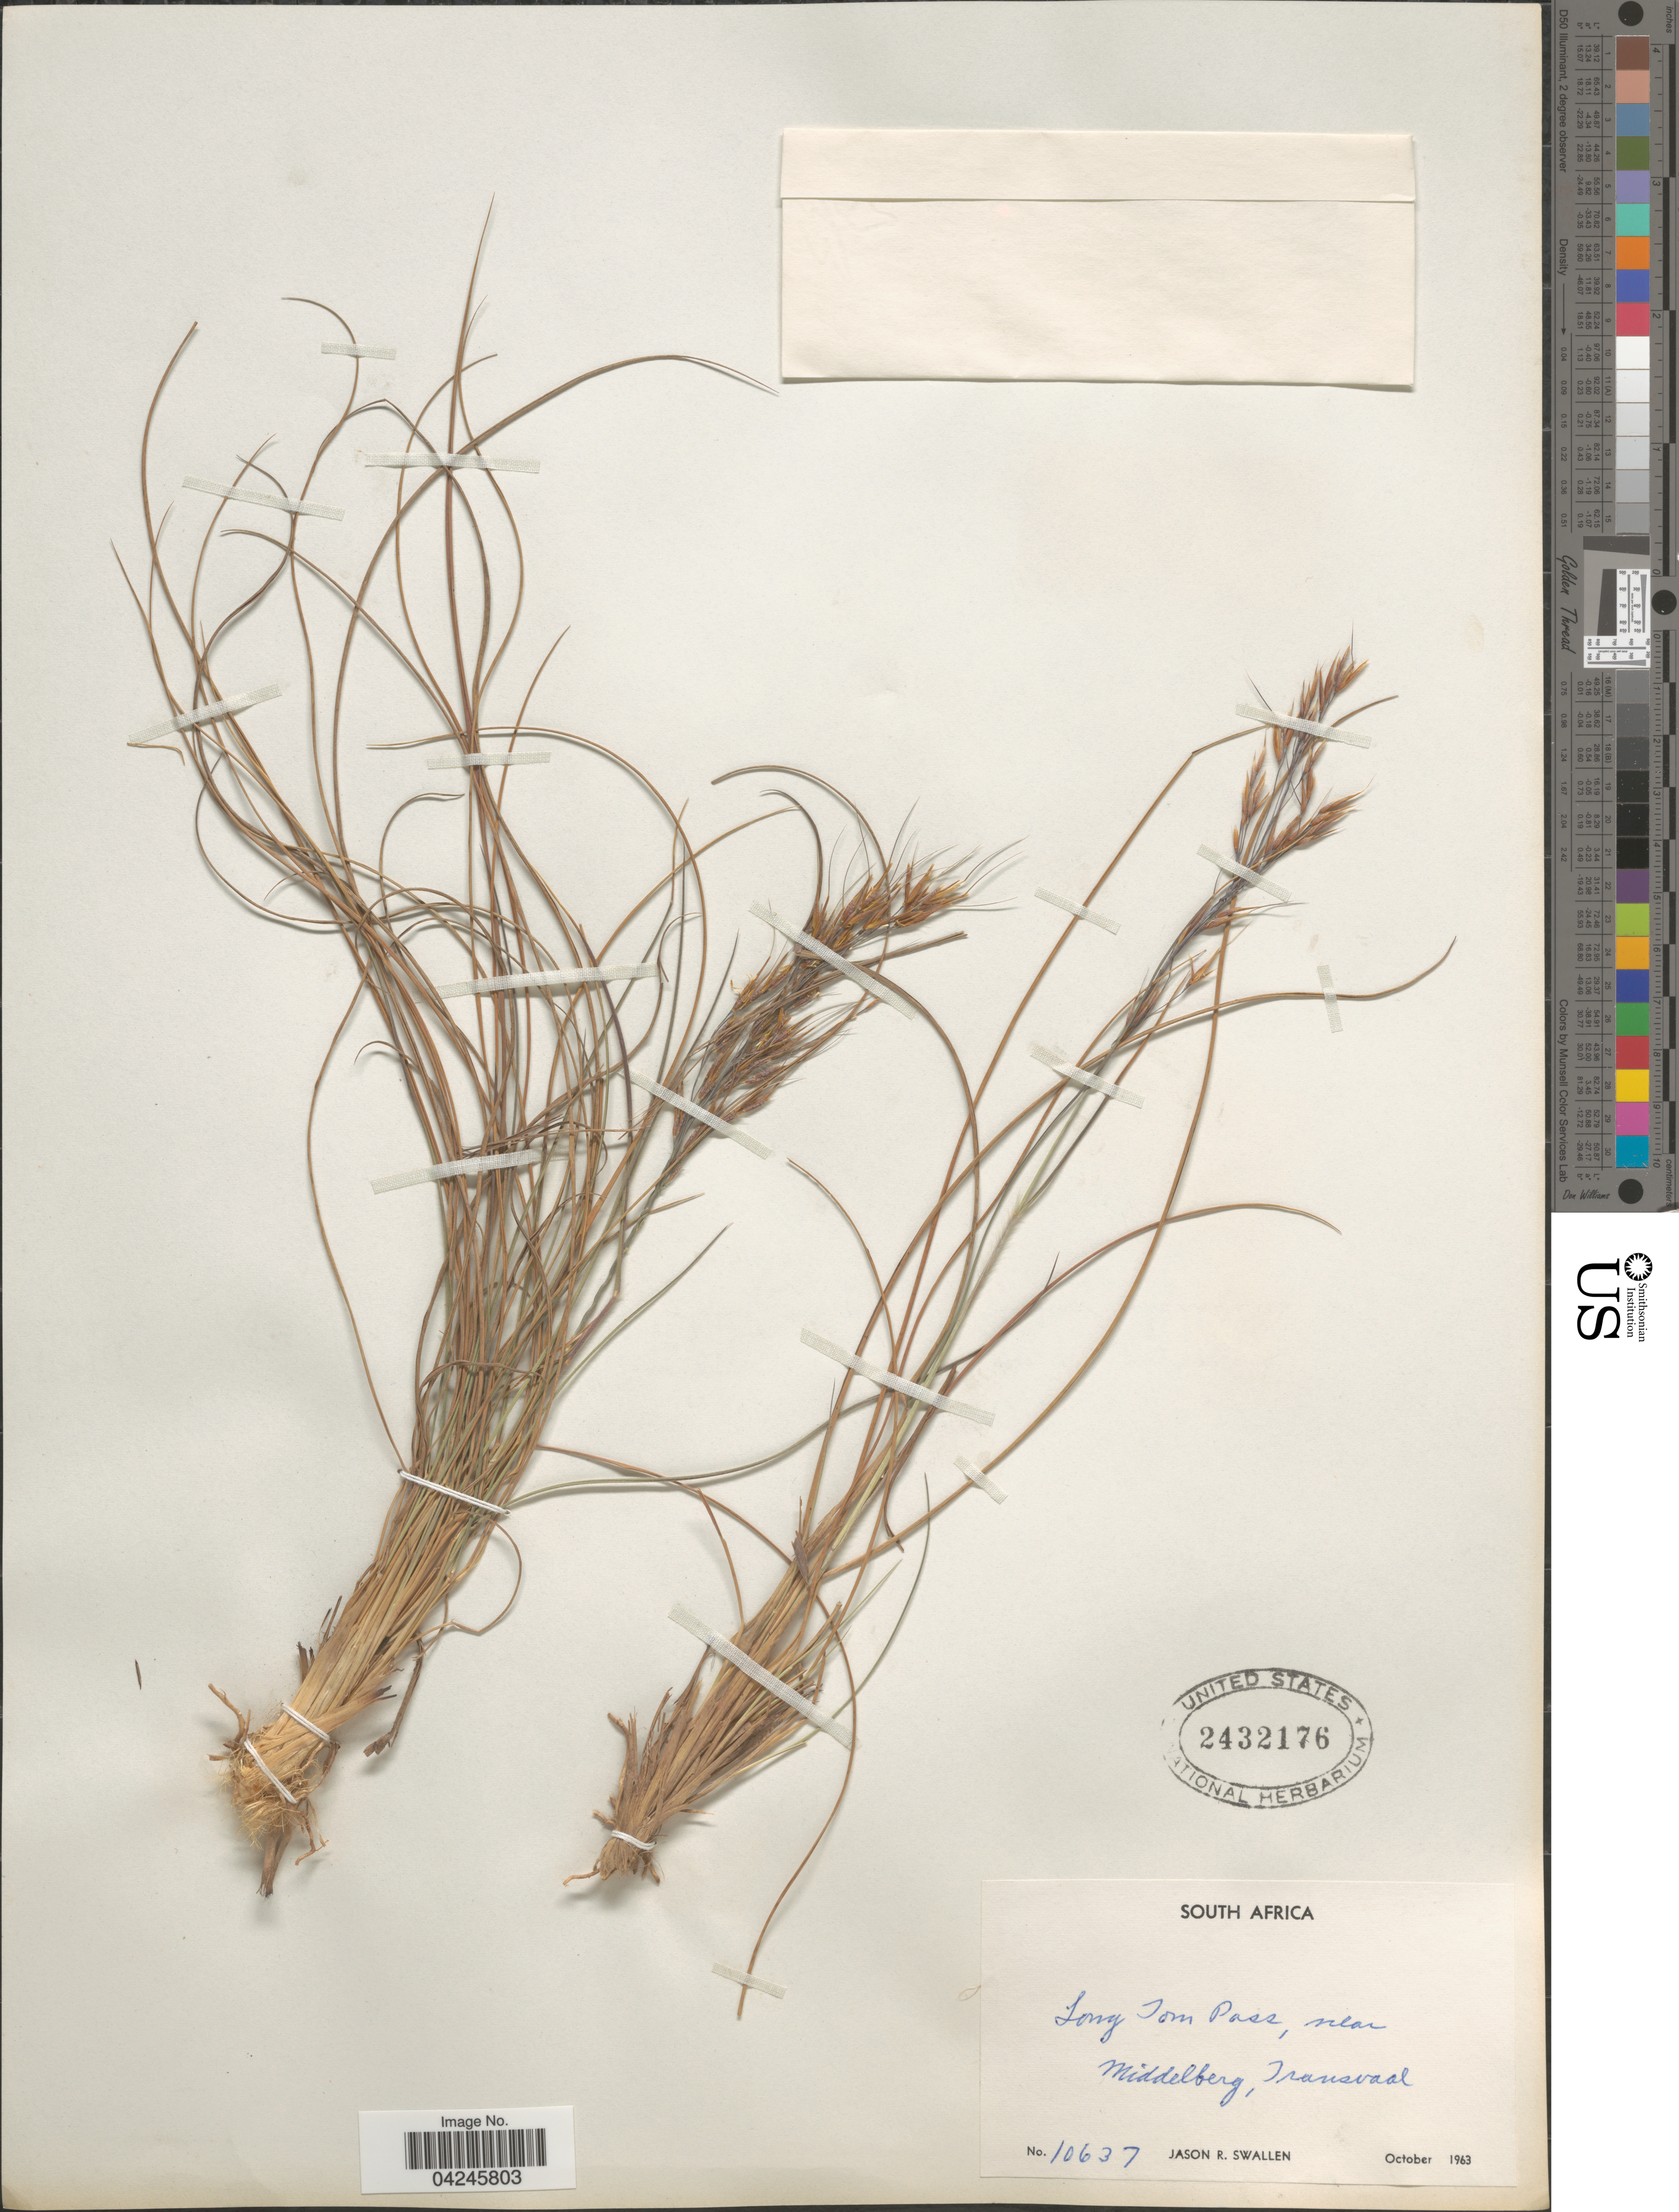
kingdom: Plantae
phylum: Tracheophyta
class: Liliopsida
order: Poales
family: Poaceae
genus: Loudetia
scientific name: Loudetia simplex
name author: (Nees) C.E. Hubb.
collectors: J. R. Swallen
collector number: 10637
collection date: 1963-10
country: South Africa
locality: Middelberg, Transvaal.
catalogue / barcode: US 2432176